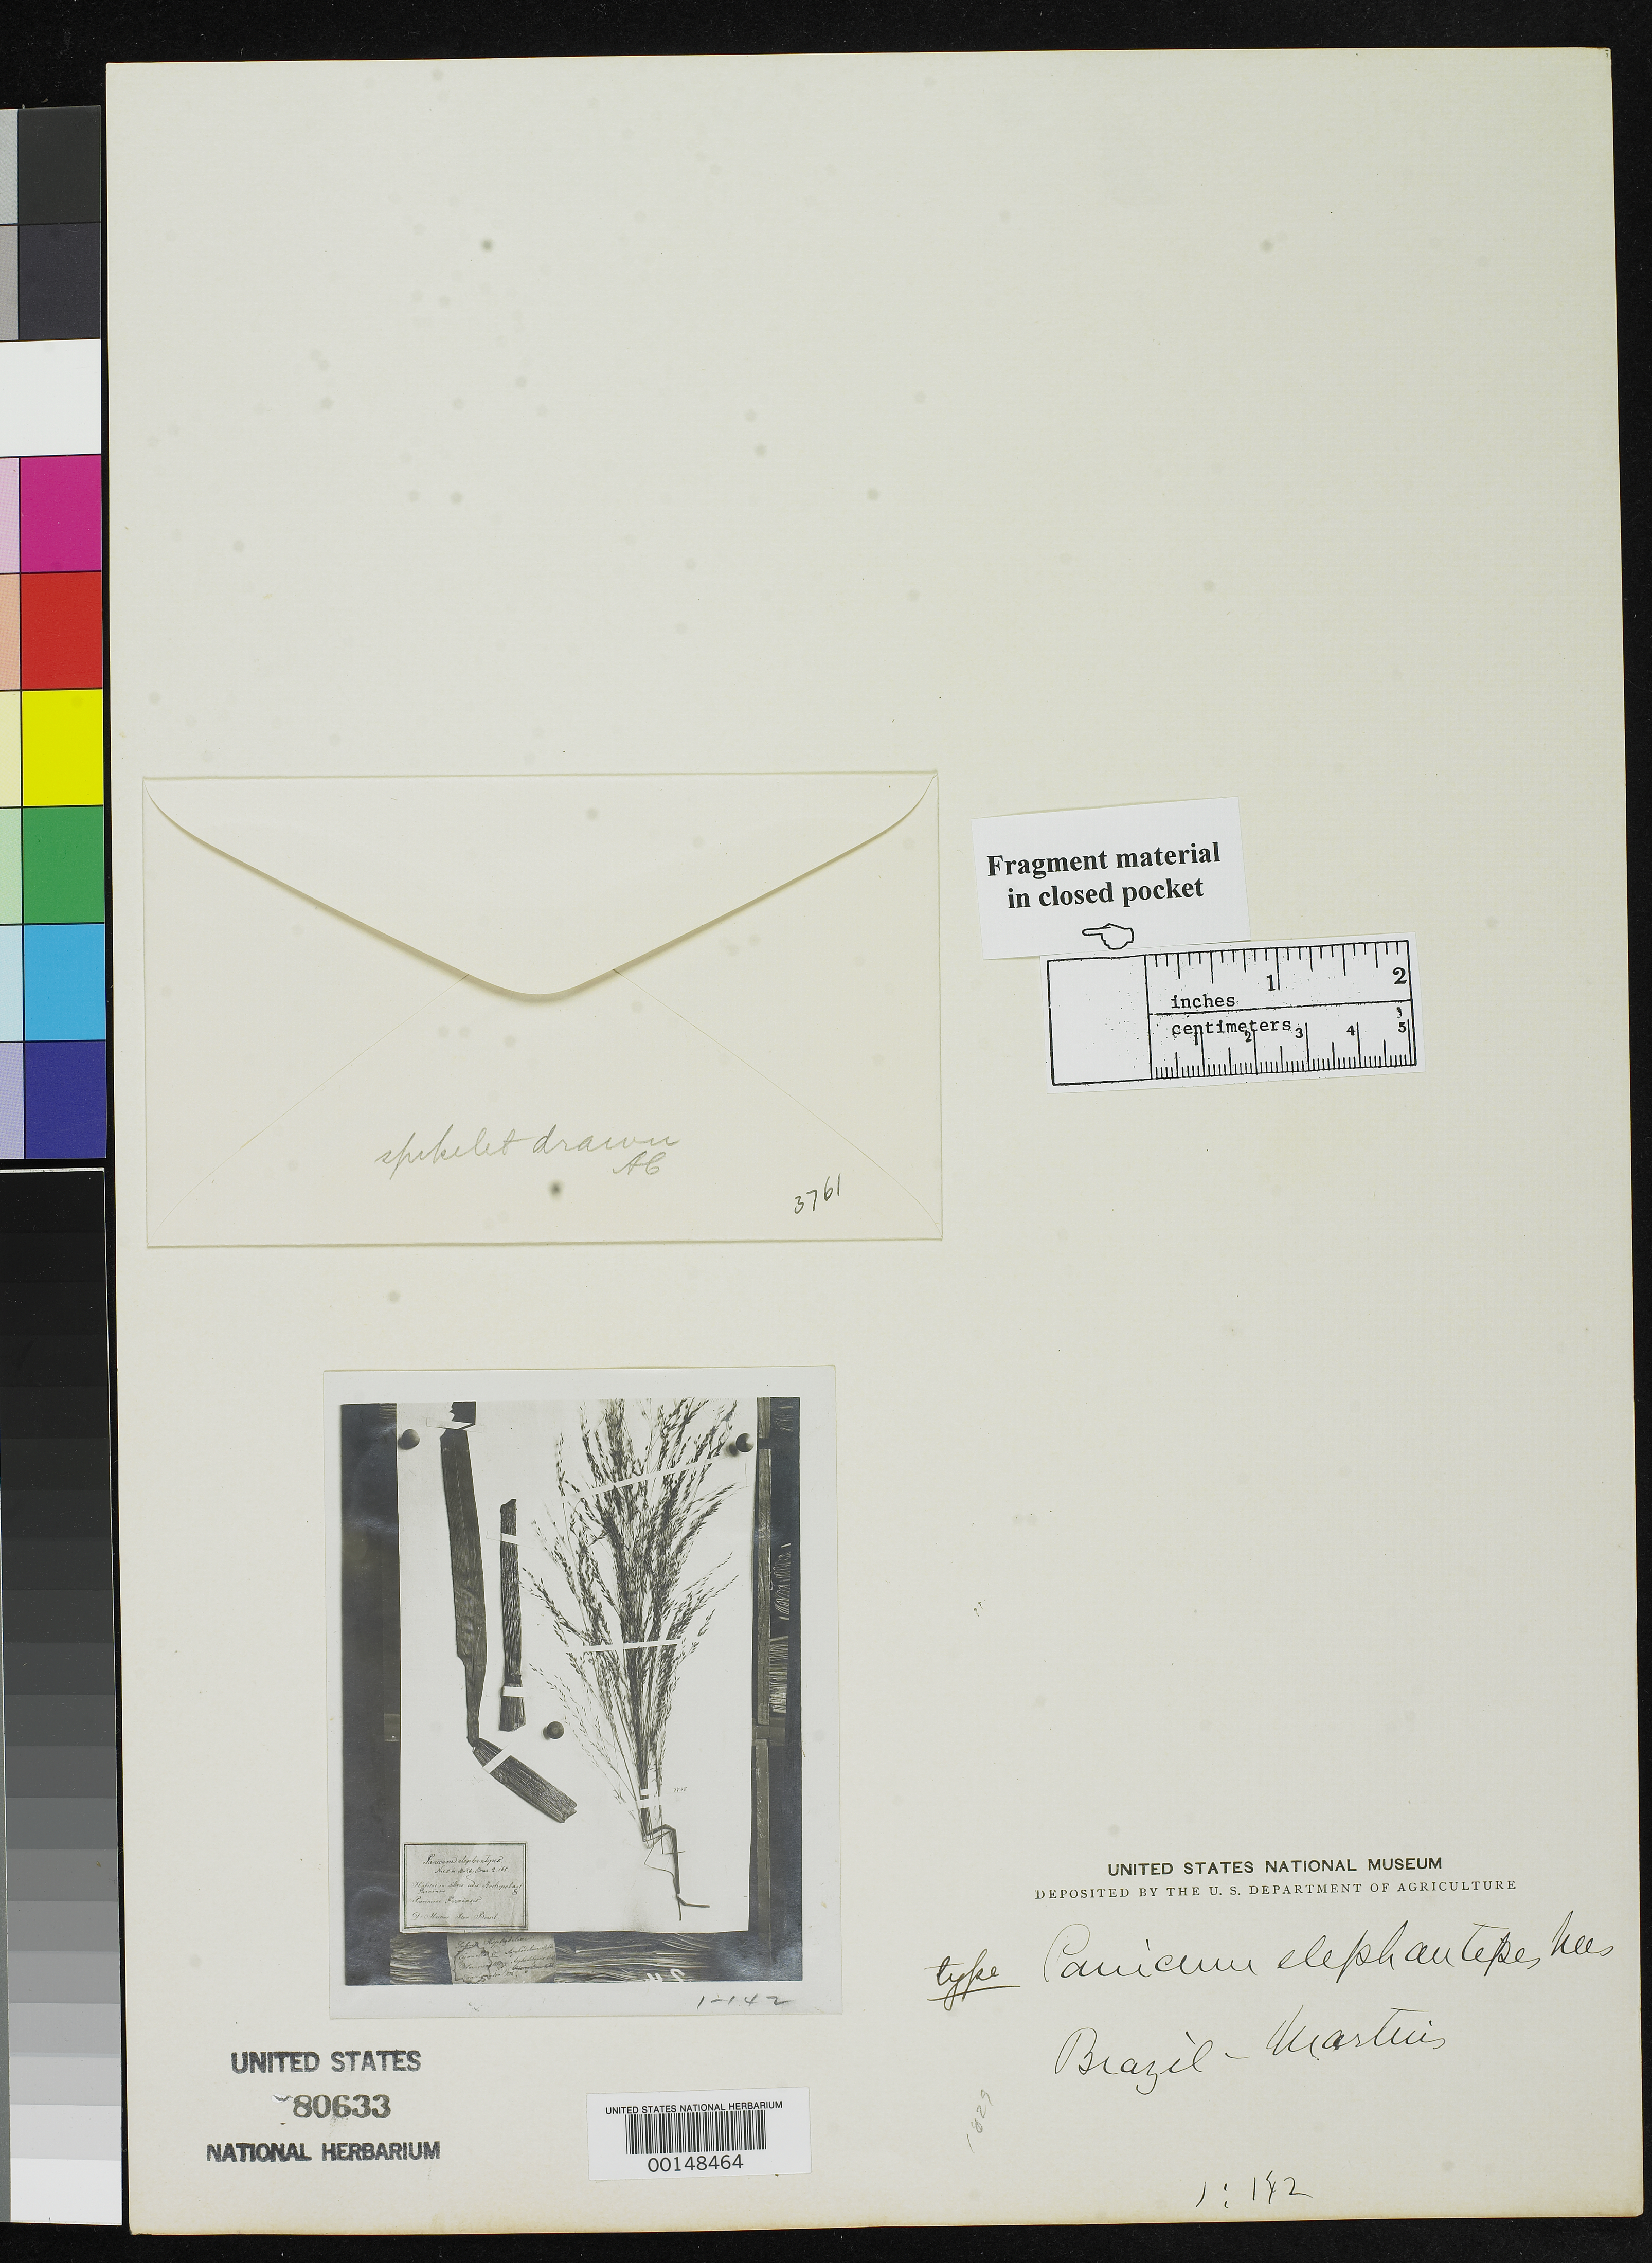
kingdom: Plantae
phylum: Tracheophyta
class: Liliopsida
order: Poales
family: Poaceae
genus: Panicum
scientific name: Panicum elephantipes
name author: Nees in Mart.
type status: Type Fragment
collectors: C. F. Martius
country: Brazil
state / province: Pará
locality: Straits of Breves.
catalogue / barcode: US 80633